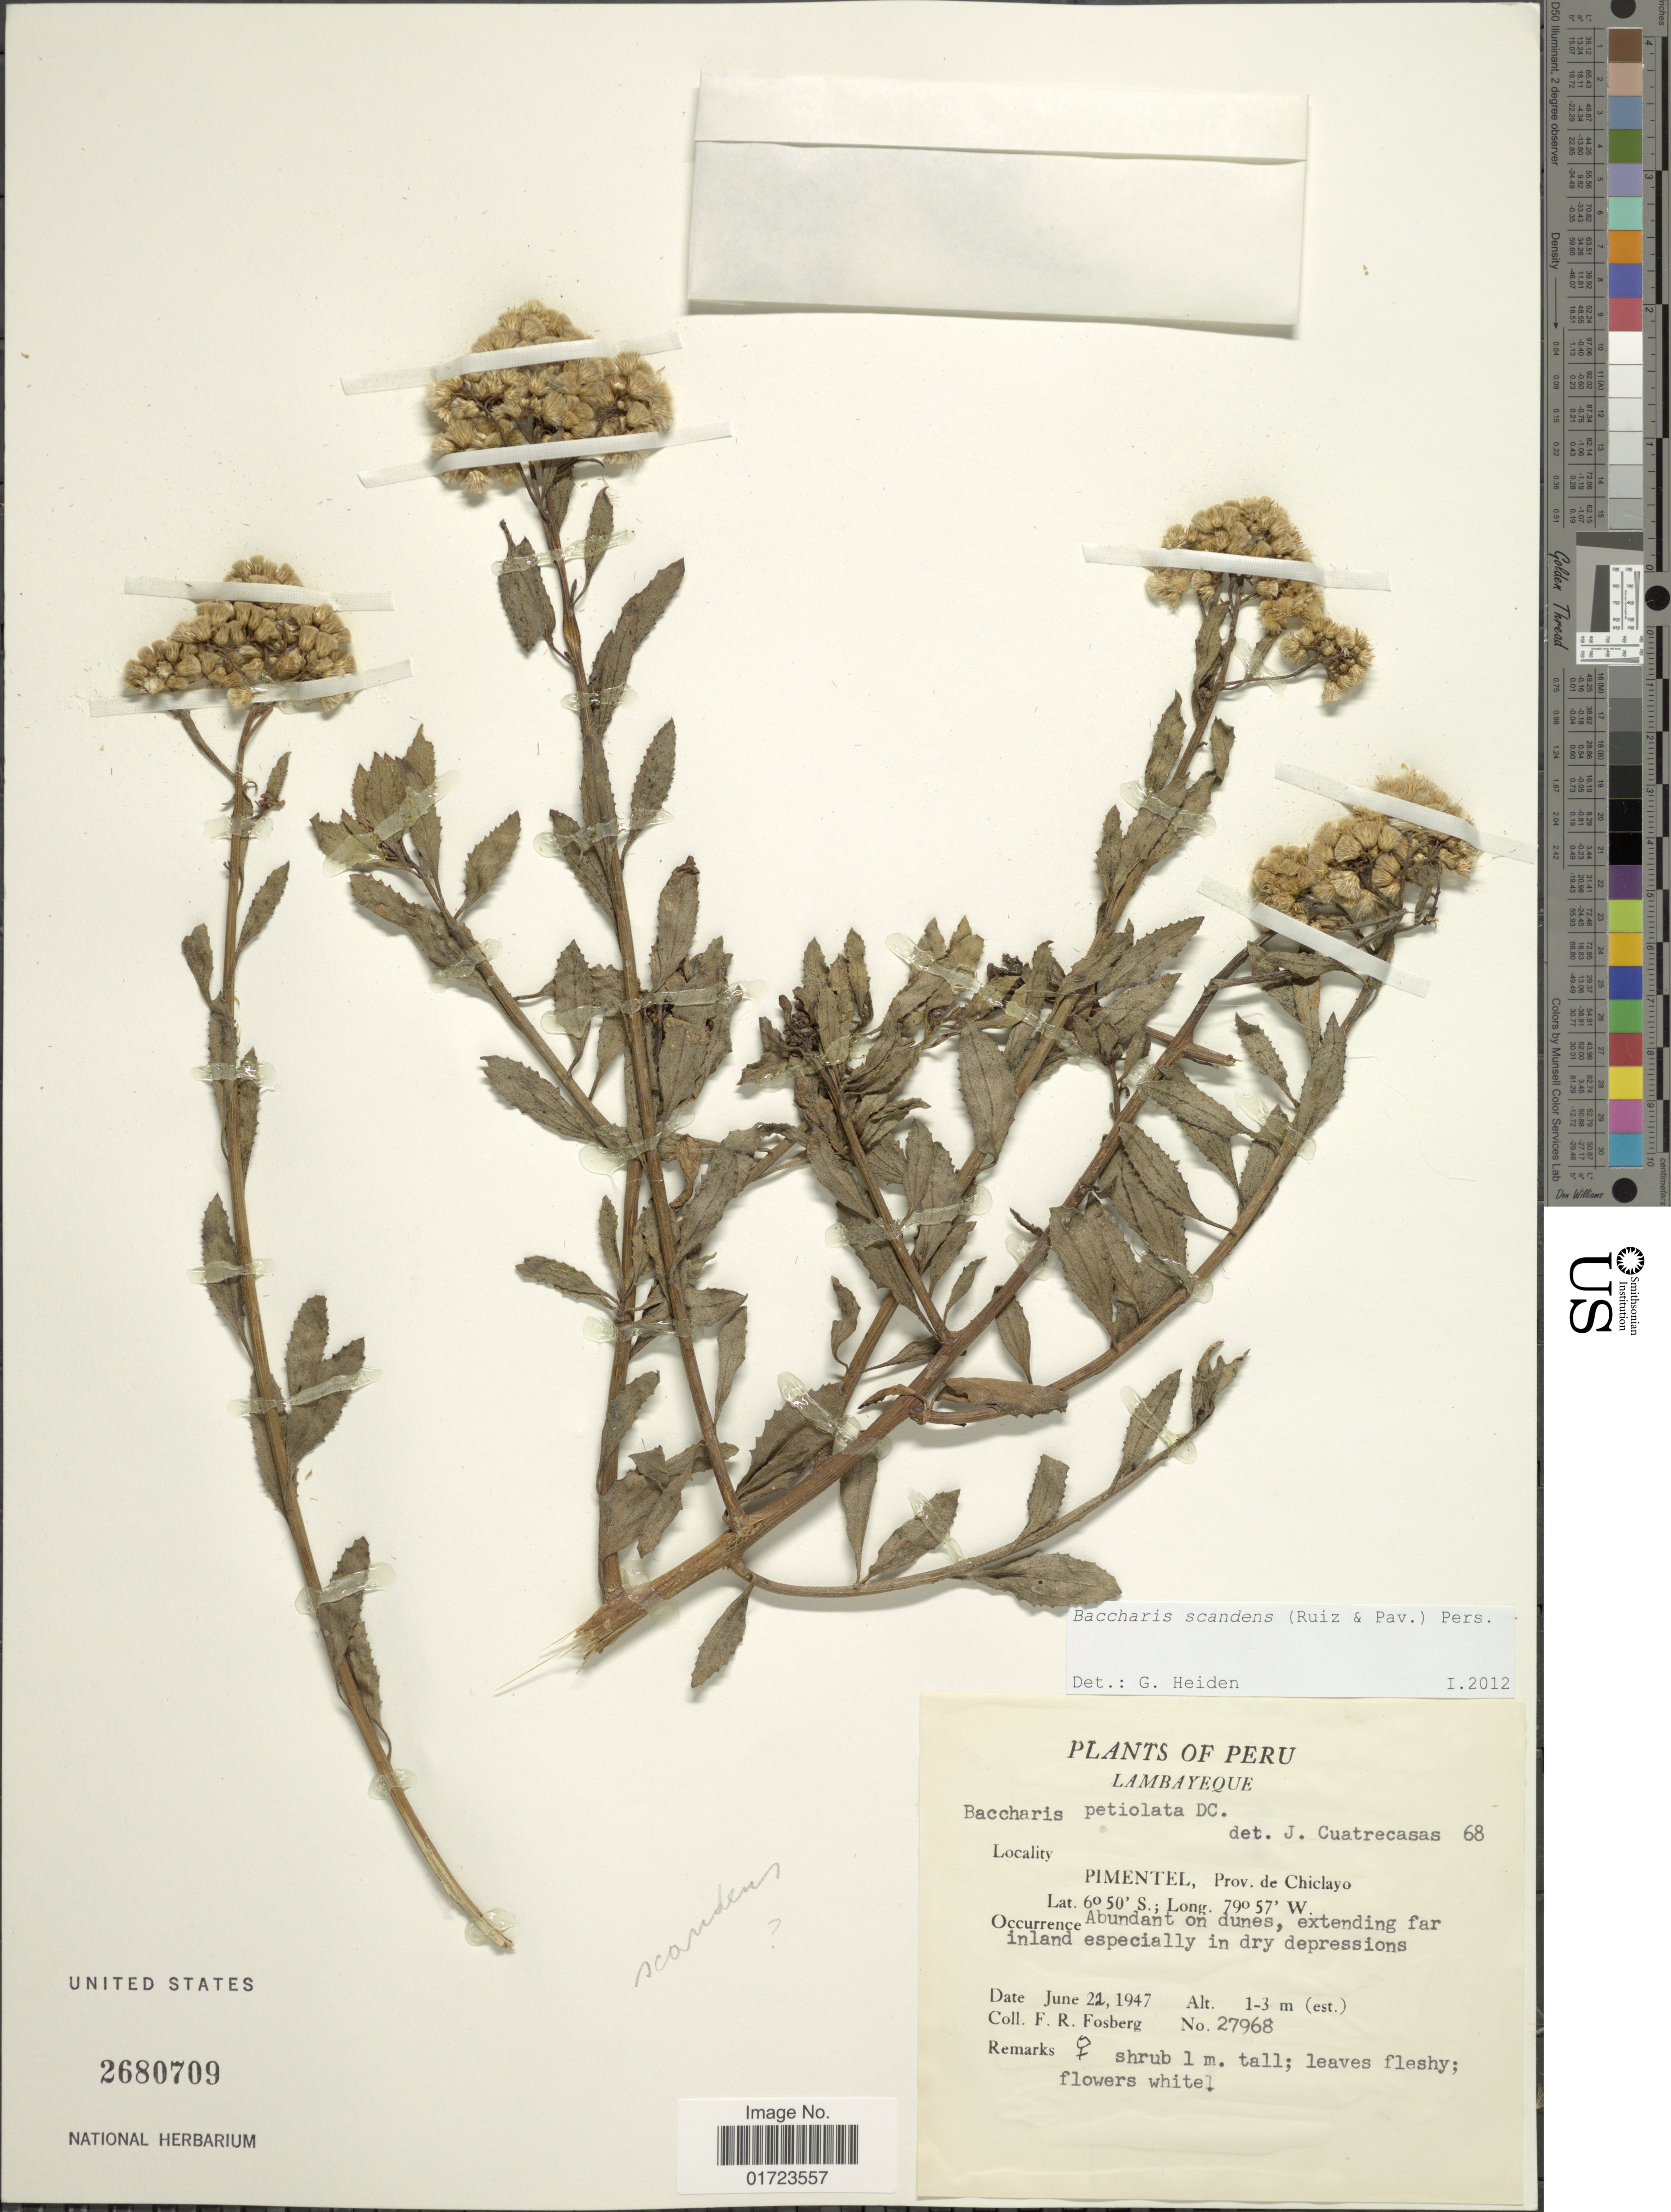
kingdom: Plantae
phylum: Tracheophyta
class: Magnoliopsida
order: Asterales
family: Asteraceae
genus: Baccharis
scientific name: Baccharis scandens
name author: (Ruiz & Pav.) Pers.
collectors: F. R. Fosberg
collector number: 27968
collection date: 1947-06-22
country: Peru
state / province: Lambayeque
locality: Pimental, Prov. de Chiclayo.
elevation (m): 1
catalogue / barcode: US 2680709